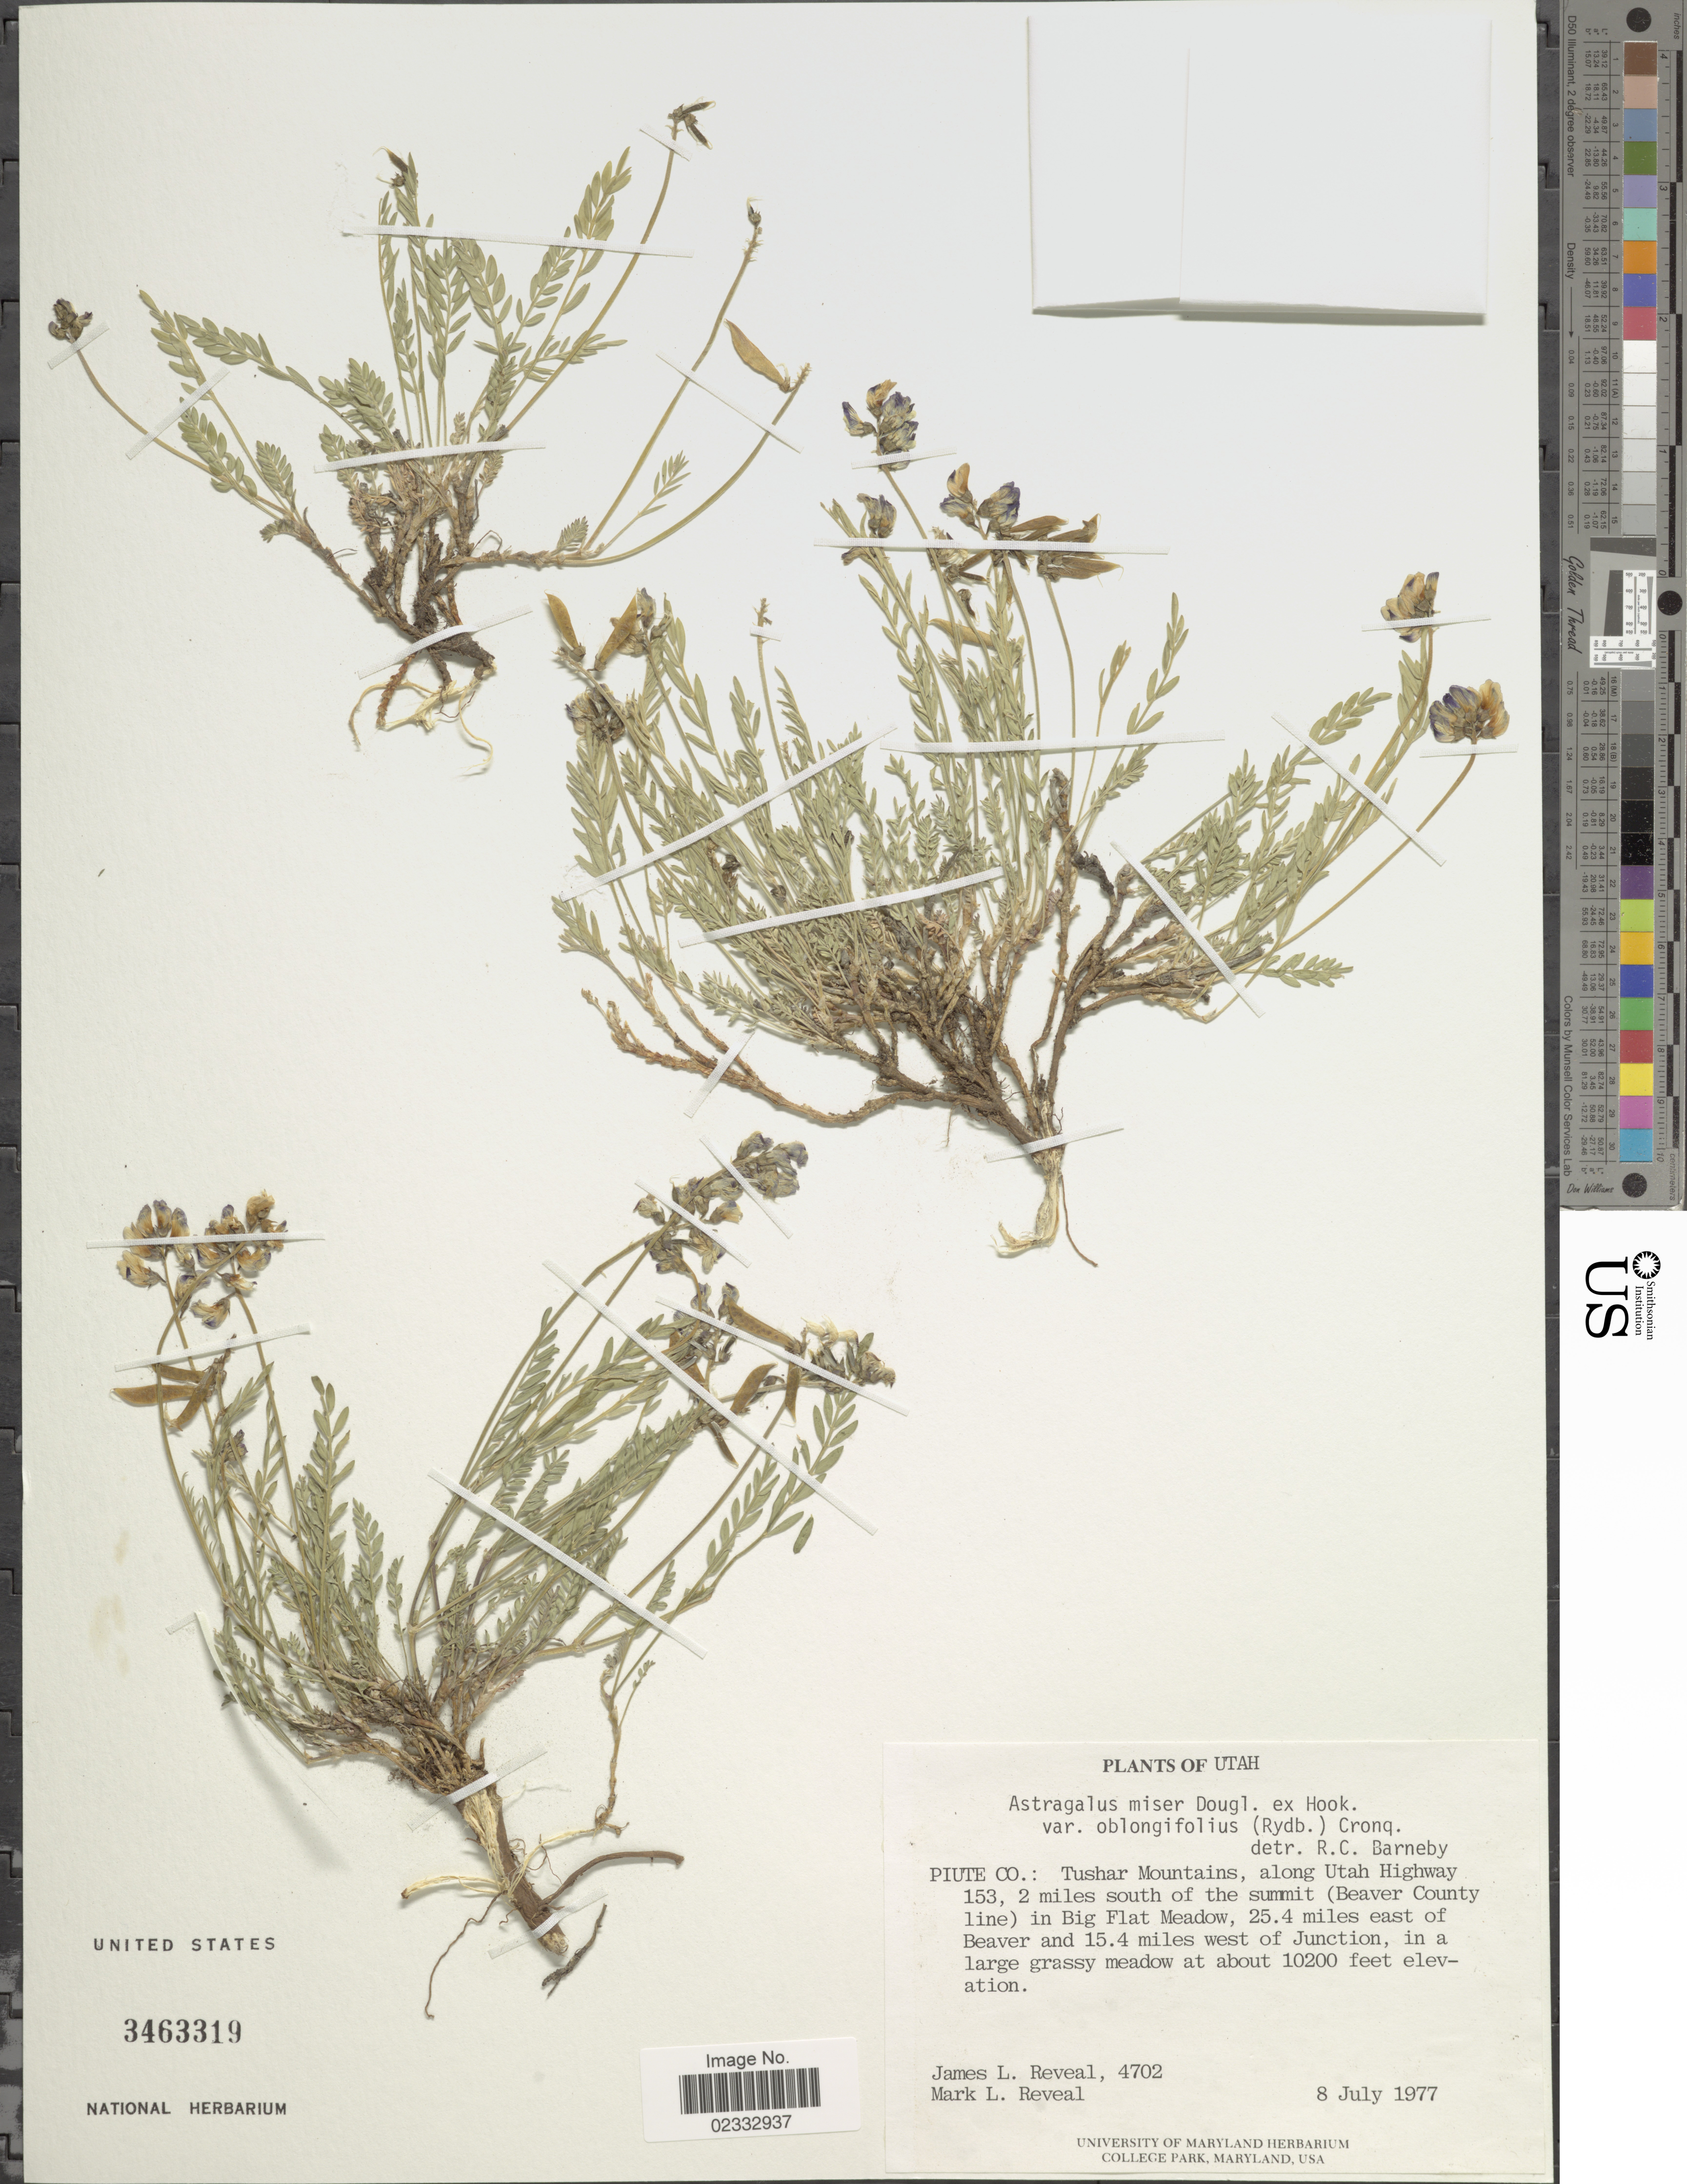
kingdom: Plantae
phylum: Tracheophyta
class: Magnoliopsida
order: Fabales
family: Fabaceae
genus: Astragalus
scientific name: Astragalus miser var. oblongifolius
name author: (Rydb.) Cronq.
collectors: J. L. Reveal & M. L. Reveal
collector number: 4702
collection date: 1977-07-08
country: United States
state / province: Utah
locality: Piute Co.: Tushar Mountains, along Utah Highway 153, 2 miles south of the summit (Beaver County line) in Big Flate Meadow, 25.4 miles east of Beaver and 15.4 miles west of Junction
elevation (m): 3109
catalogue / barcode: US 3463319